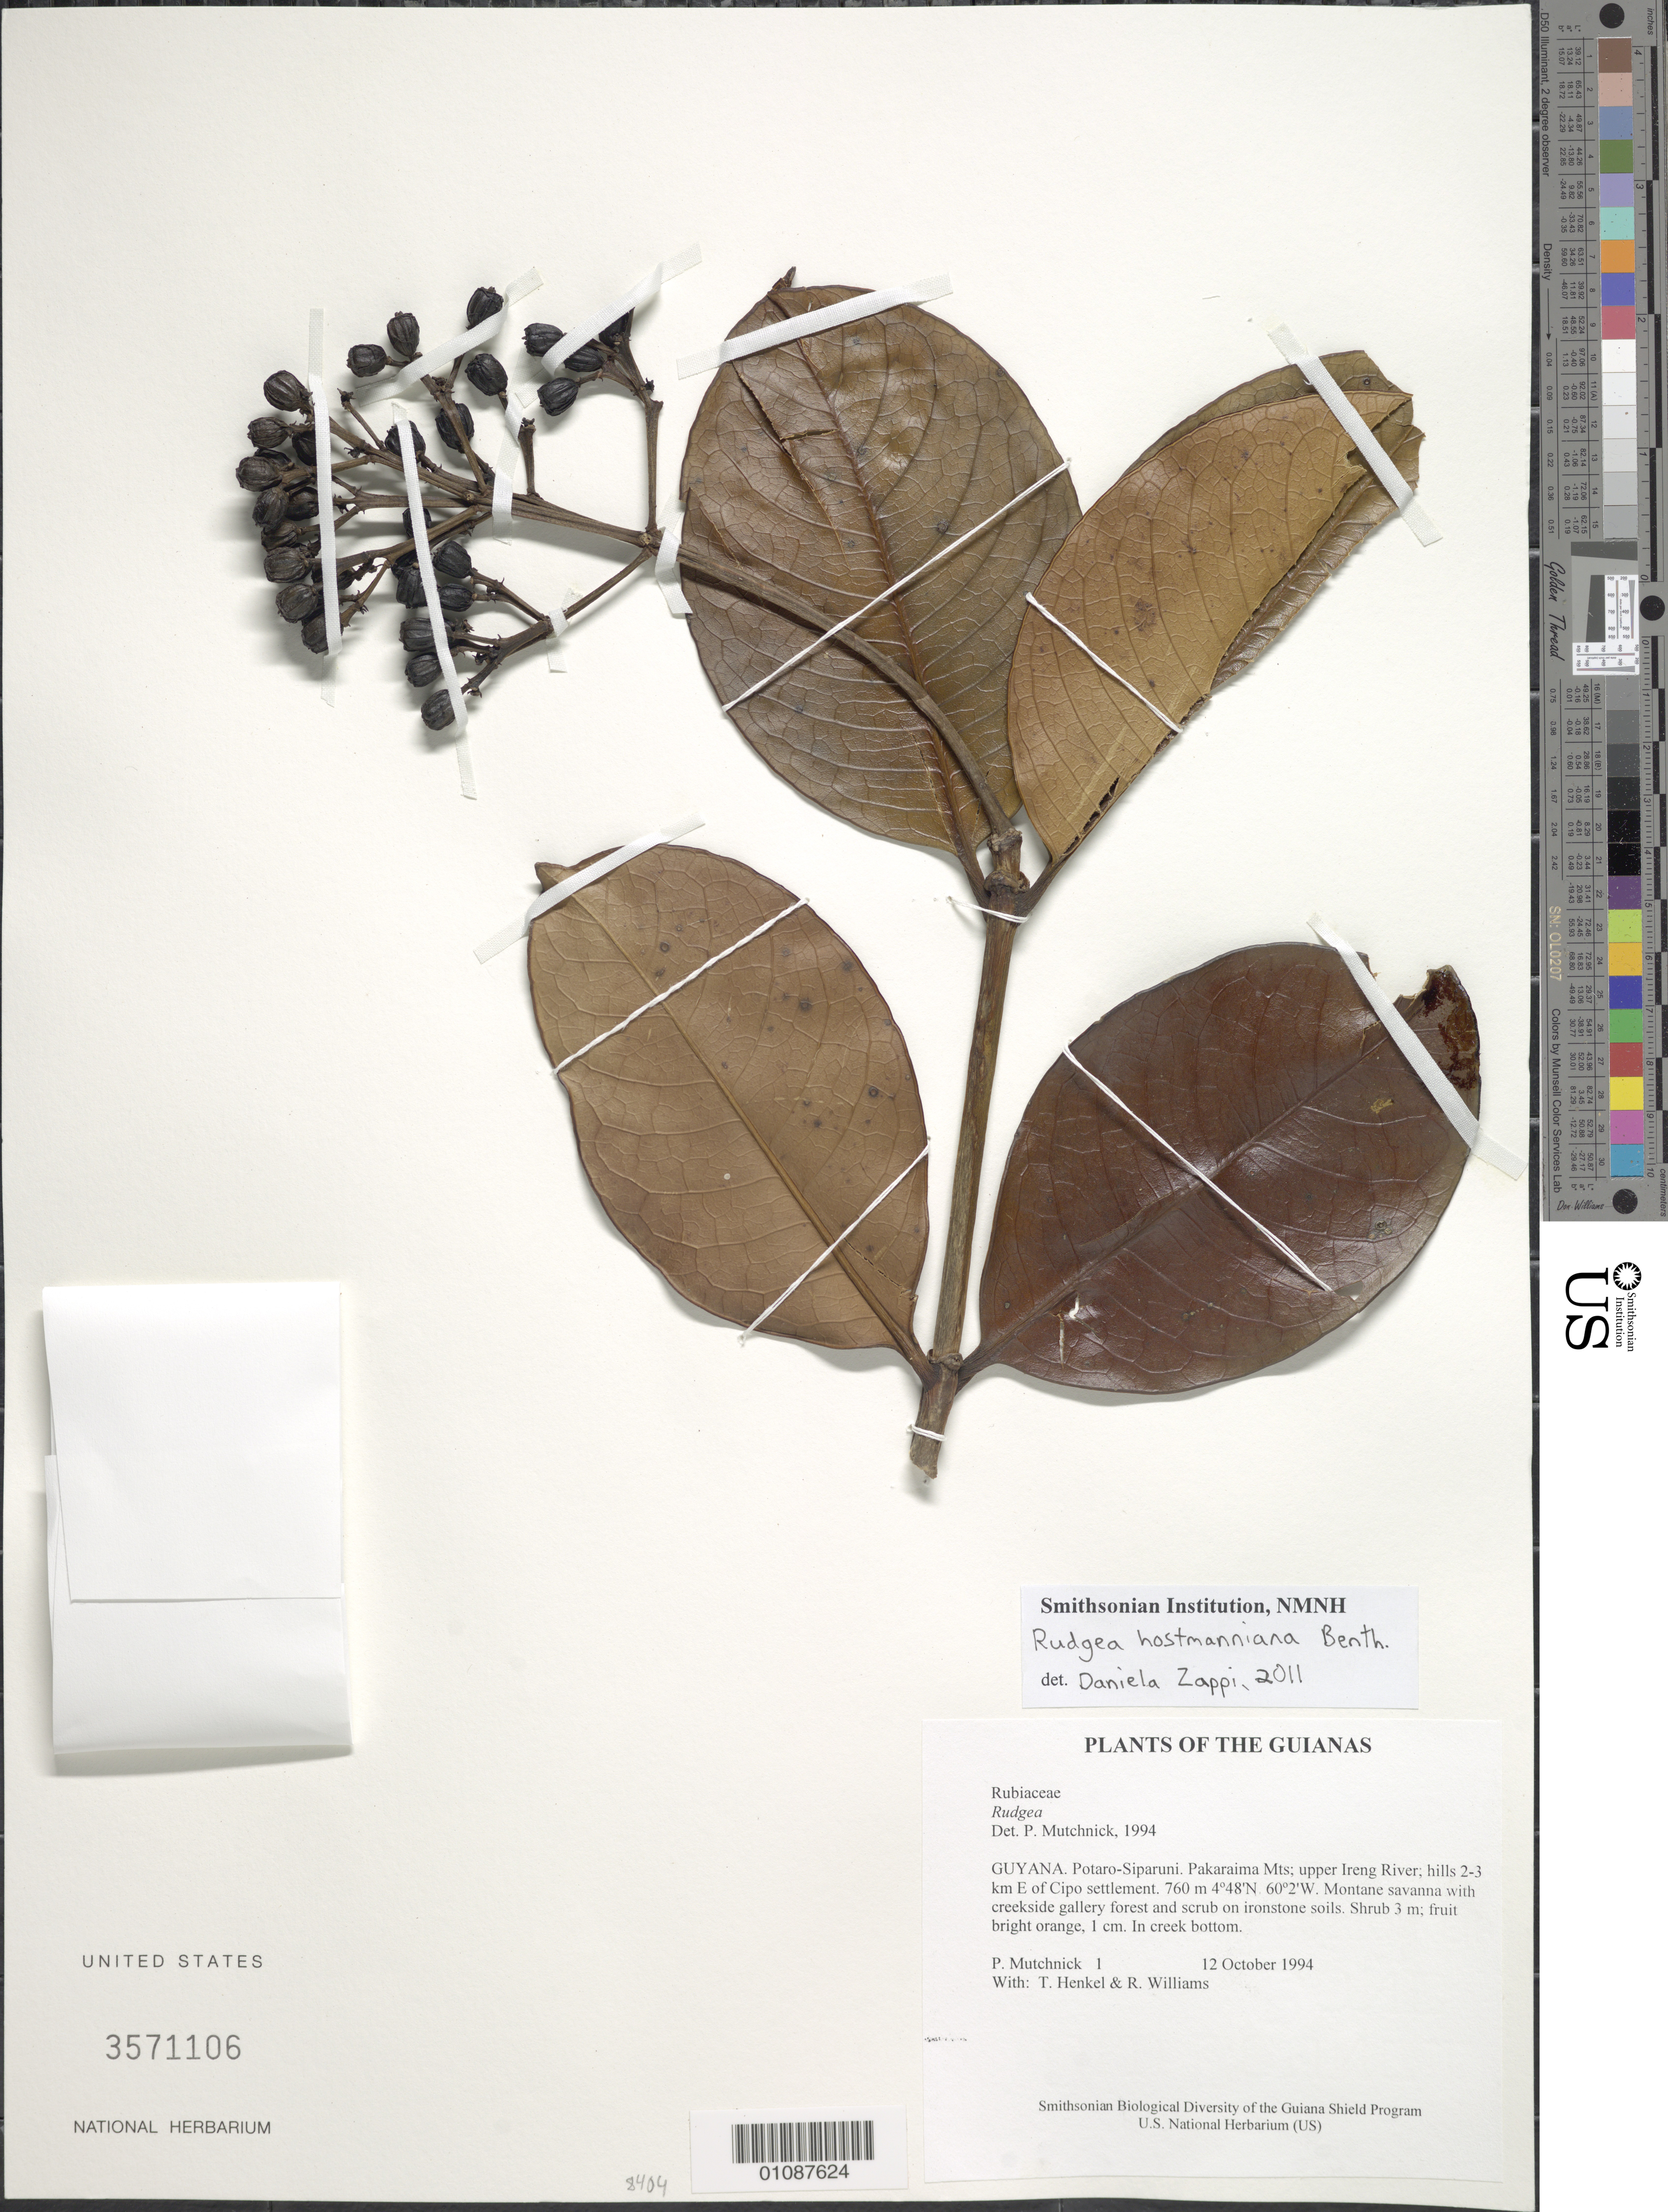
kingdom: Plantae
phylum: Tracheophyta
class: Magnoliopsida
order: Gentianales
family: Rubiaceae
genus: Rudgea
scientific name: Rudgea hostmanniana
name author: Benth.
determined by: Zappi, Daniela C.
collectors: P. Mutchnick, T. Henkel & R. Williams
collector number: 1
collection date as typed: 12 October 1994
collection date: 1994-10-12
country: Guyana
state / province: Potaro-Siparuni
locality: Pakaraima Mts; upper Ireng River; hills 2-3 km E of Cipo settlement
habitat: Montane savanna with creekside gallery forest and scrub on ironstone soils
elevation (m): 760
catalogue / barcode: US 3571106